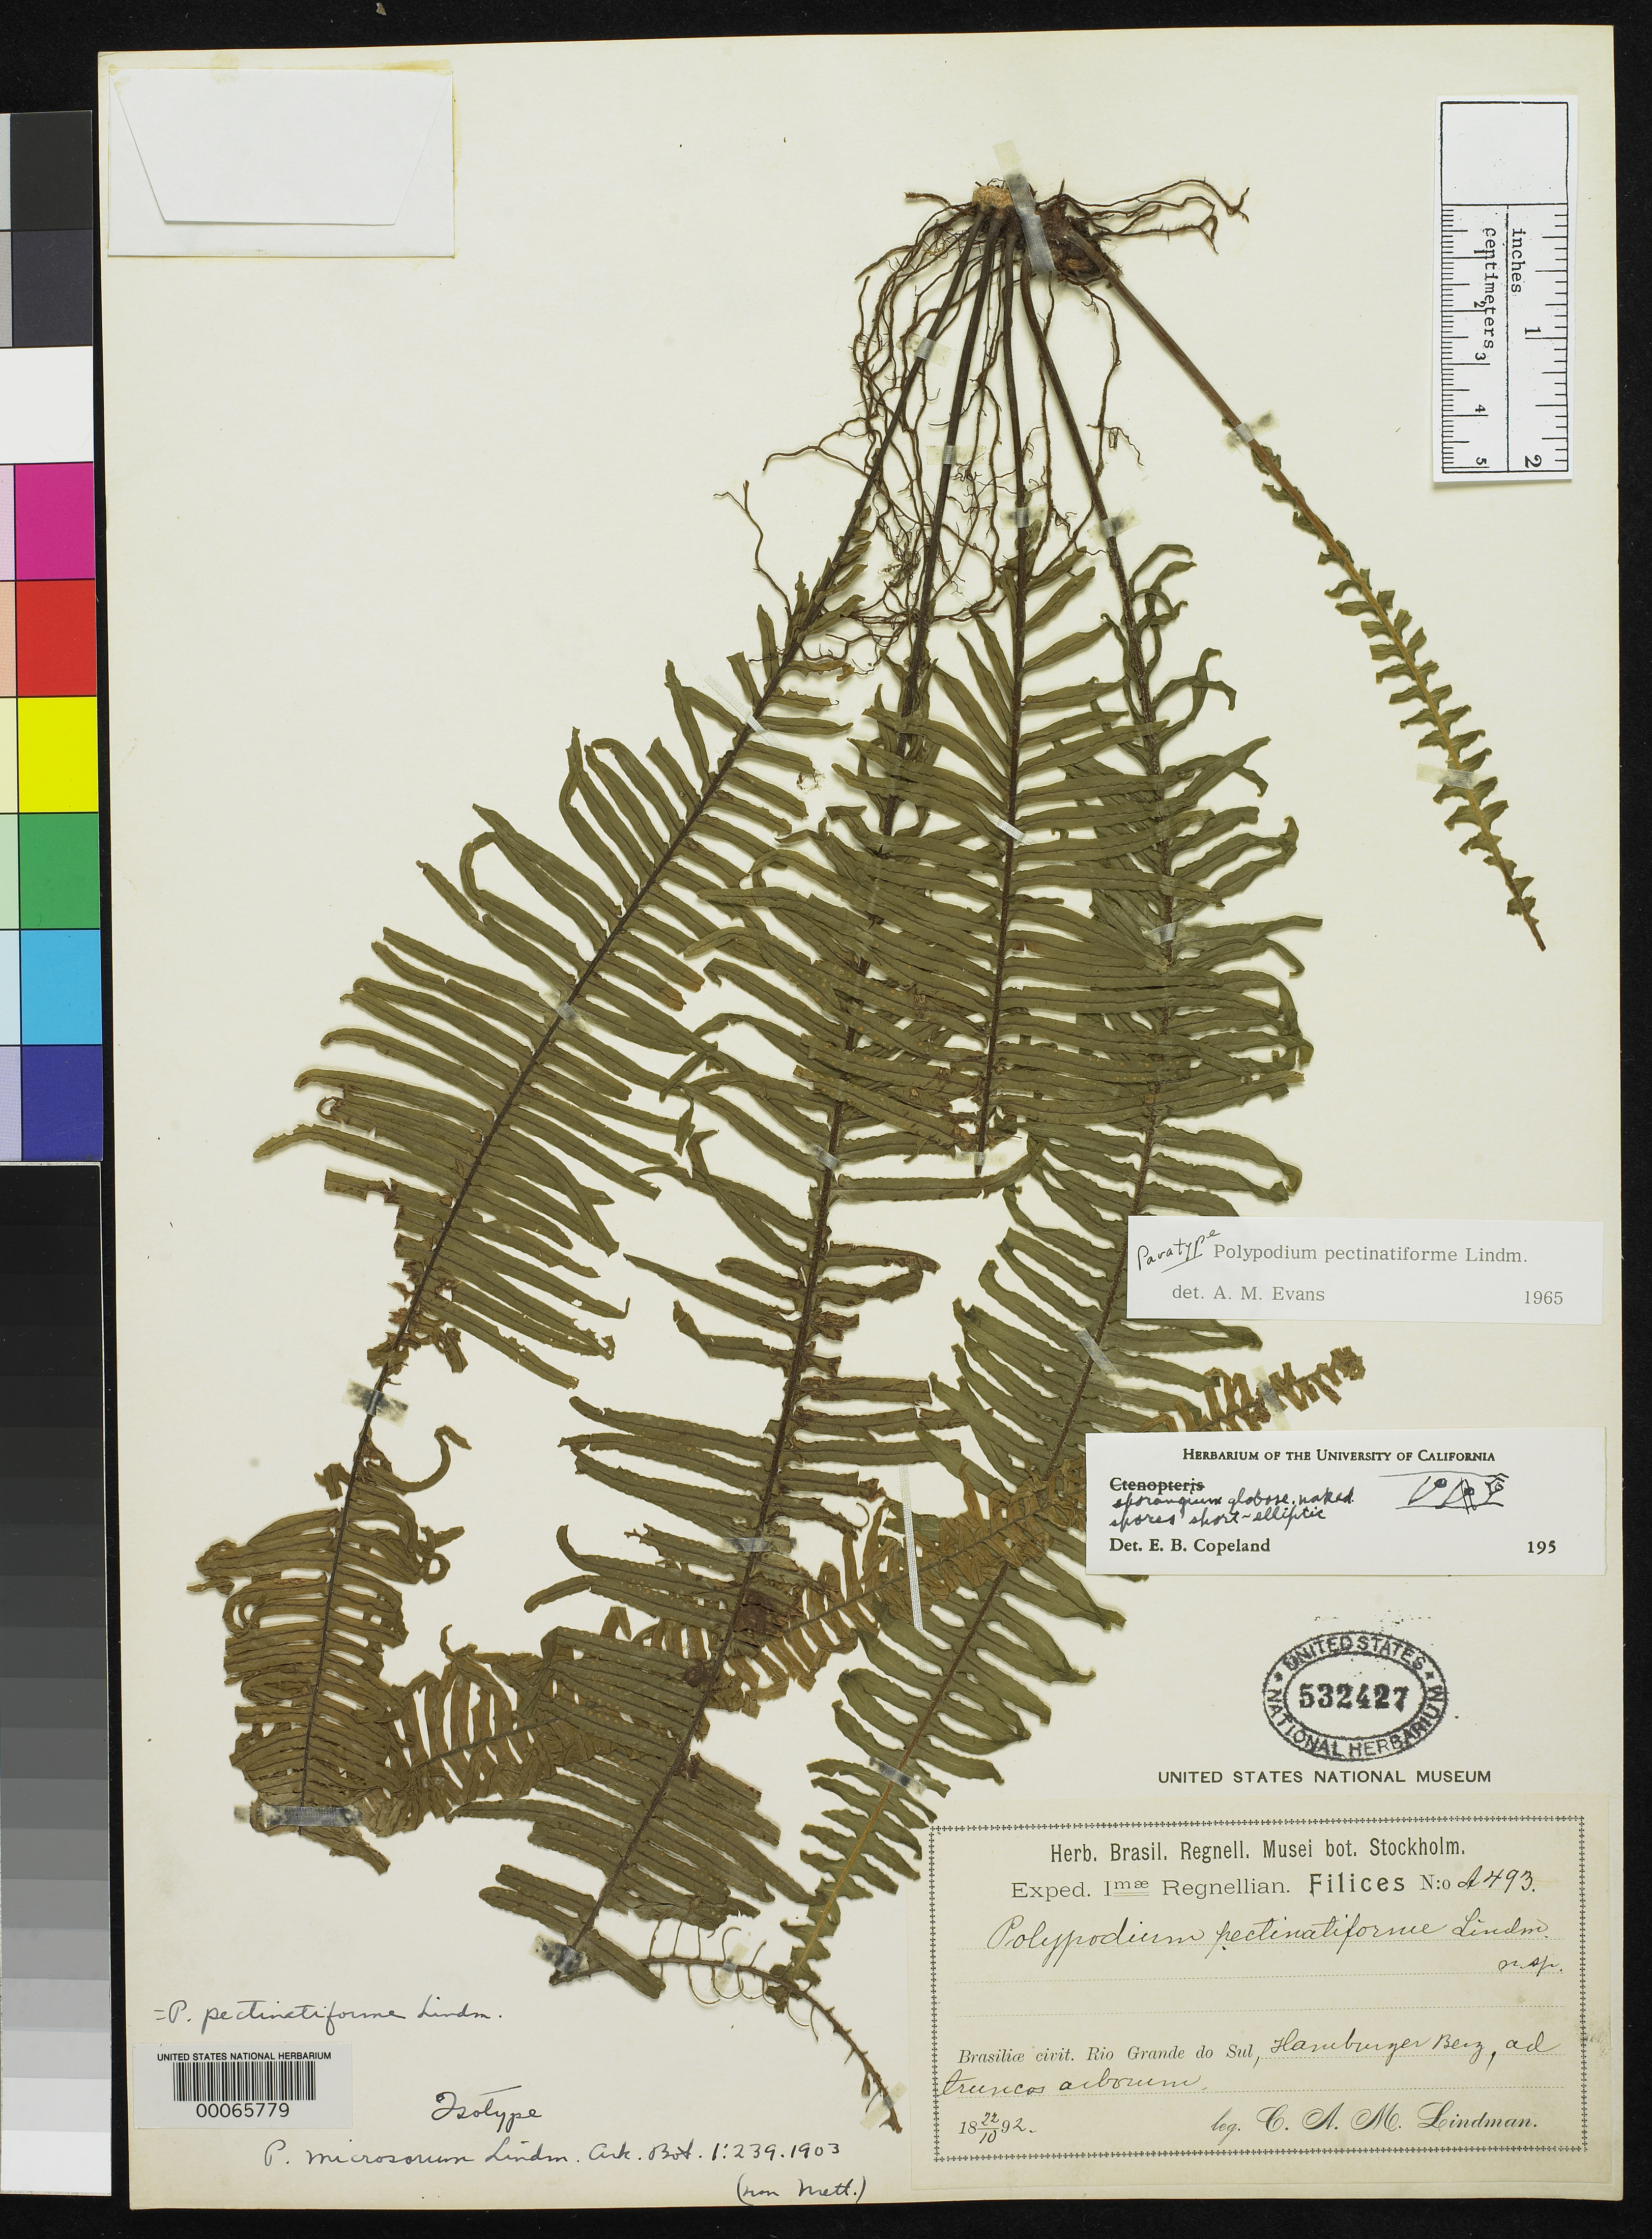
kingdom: Plantae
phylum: Tracheophyta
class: Polypodiopsida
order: Polypodiales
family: Polypodiaceae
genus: Polypodium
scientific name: Polypodium microsorum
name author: Lindm.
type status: Type Collection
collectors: C. A. M. Lindman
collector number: A493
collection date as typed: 22 Oct 1892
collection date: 1892-10-22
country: Brazil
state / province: Rio Grande do Sul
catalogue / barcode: US 532427